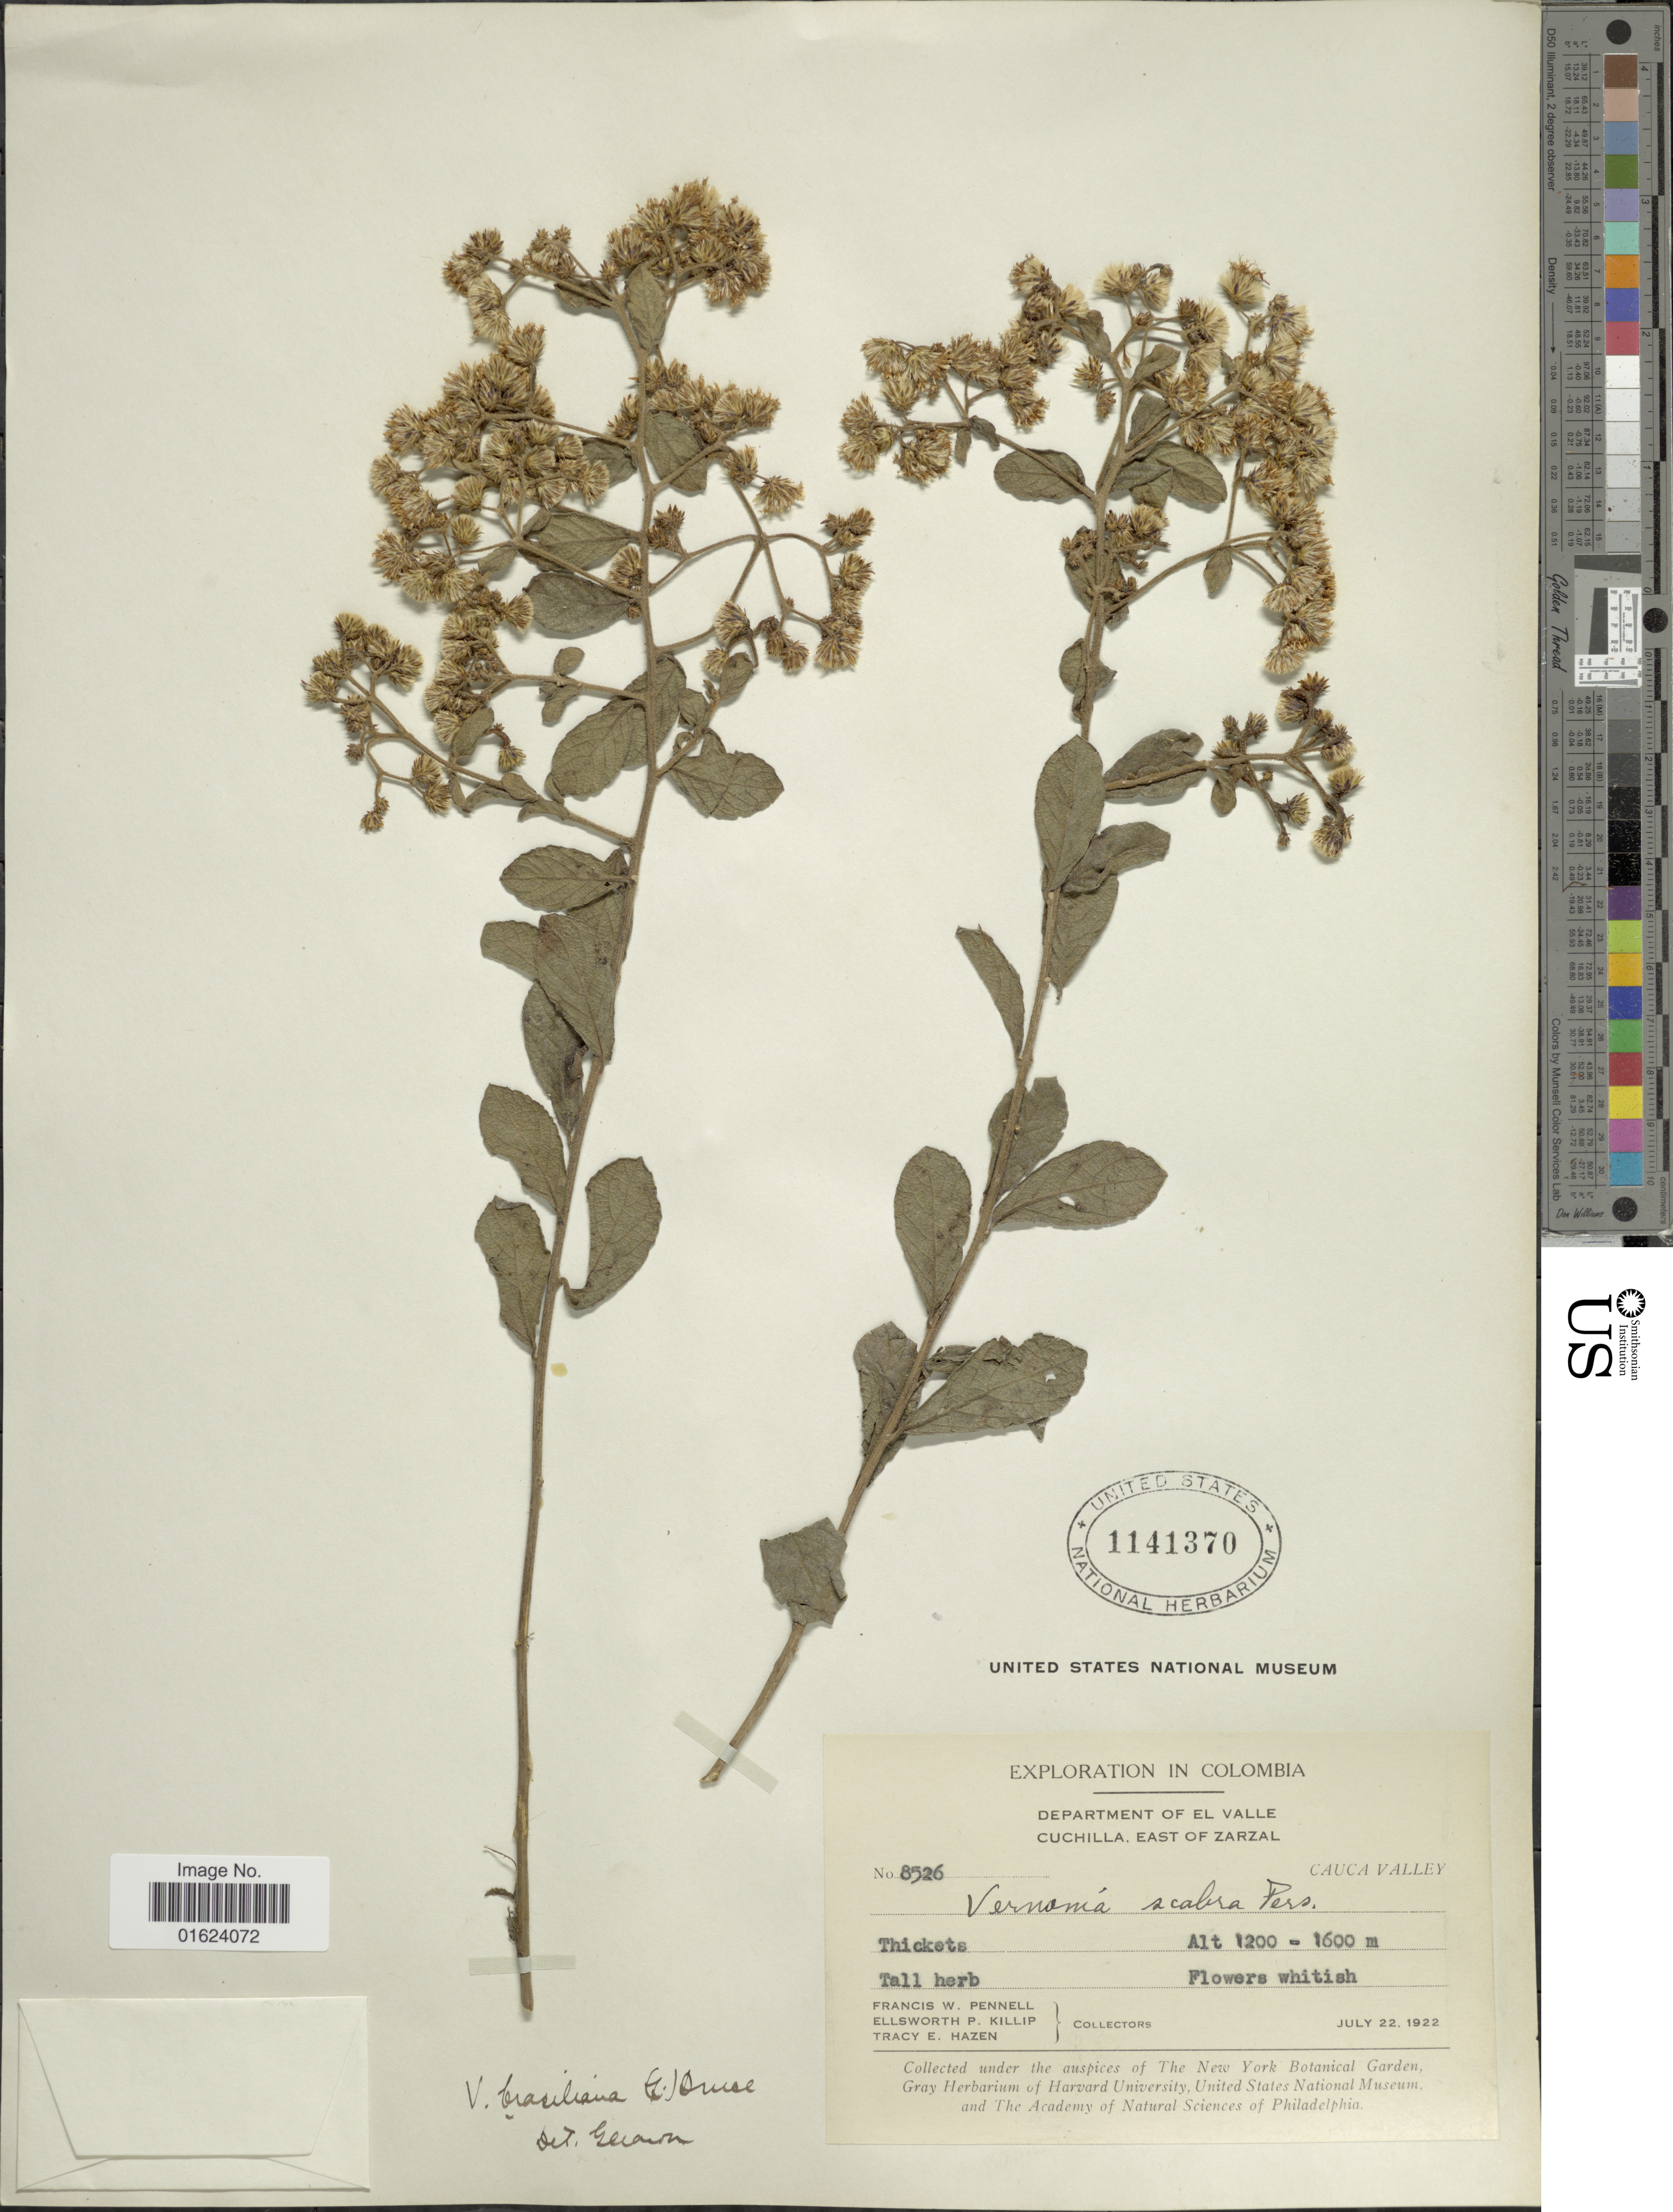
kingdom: Plantae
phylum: Tracheophyta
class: Magnoliopsida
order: Asterales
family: Asteraceae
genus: Vernonia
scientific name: Vernonia brasiliana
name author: (L.) Druce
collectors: F. W. Pennell, E. P. Killip & T. E. Hazen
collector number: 8526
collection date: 1922-07-22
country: Colombia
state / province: Valle del Cauca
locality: Department of El Valle, Cuchilla, east of Zarzal. Cauca Valley.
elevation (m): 1200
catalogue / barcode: US 1141370